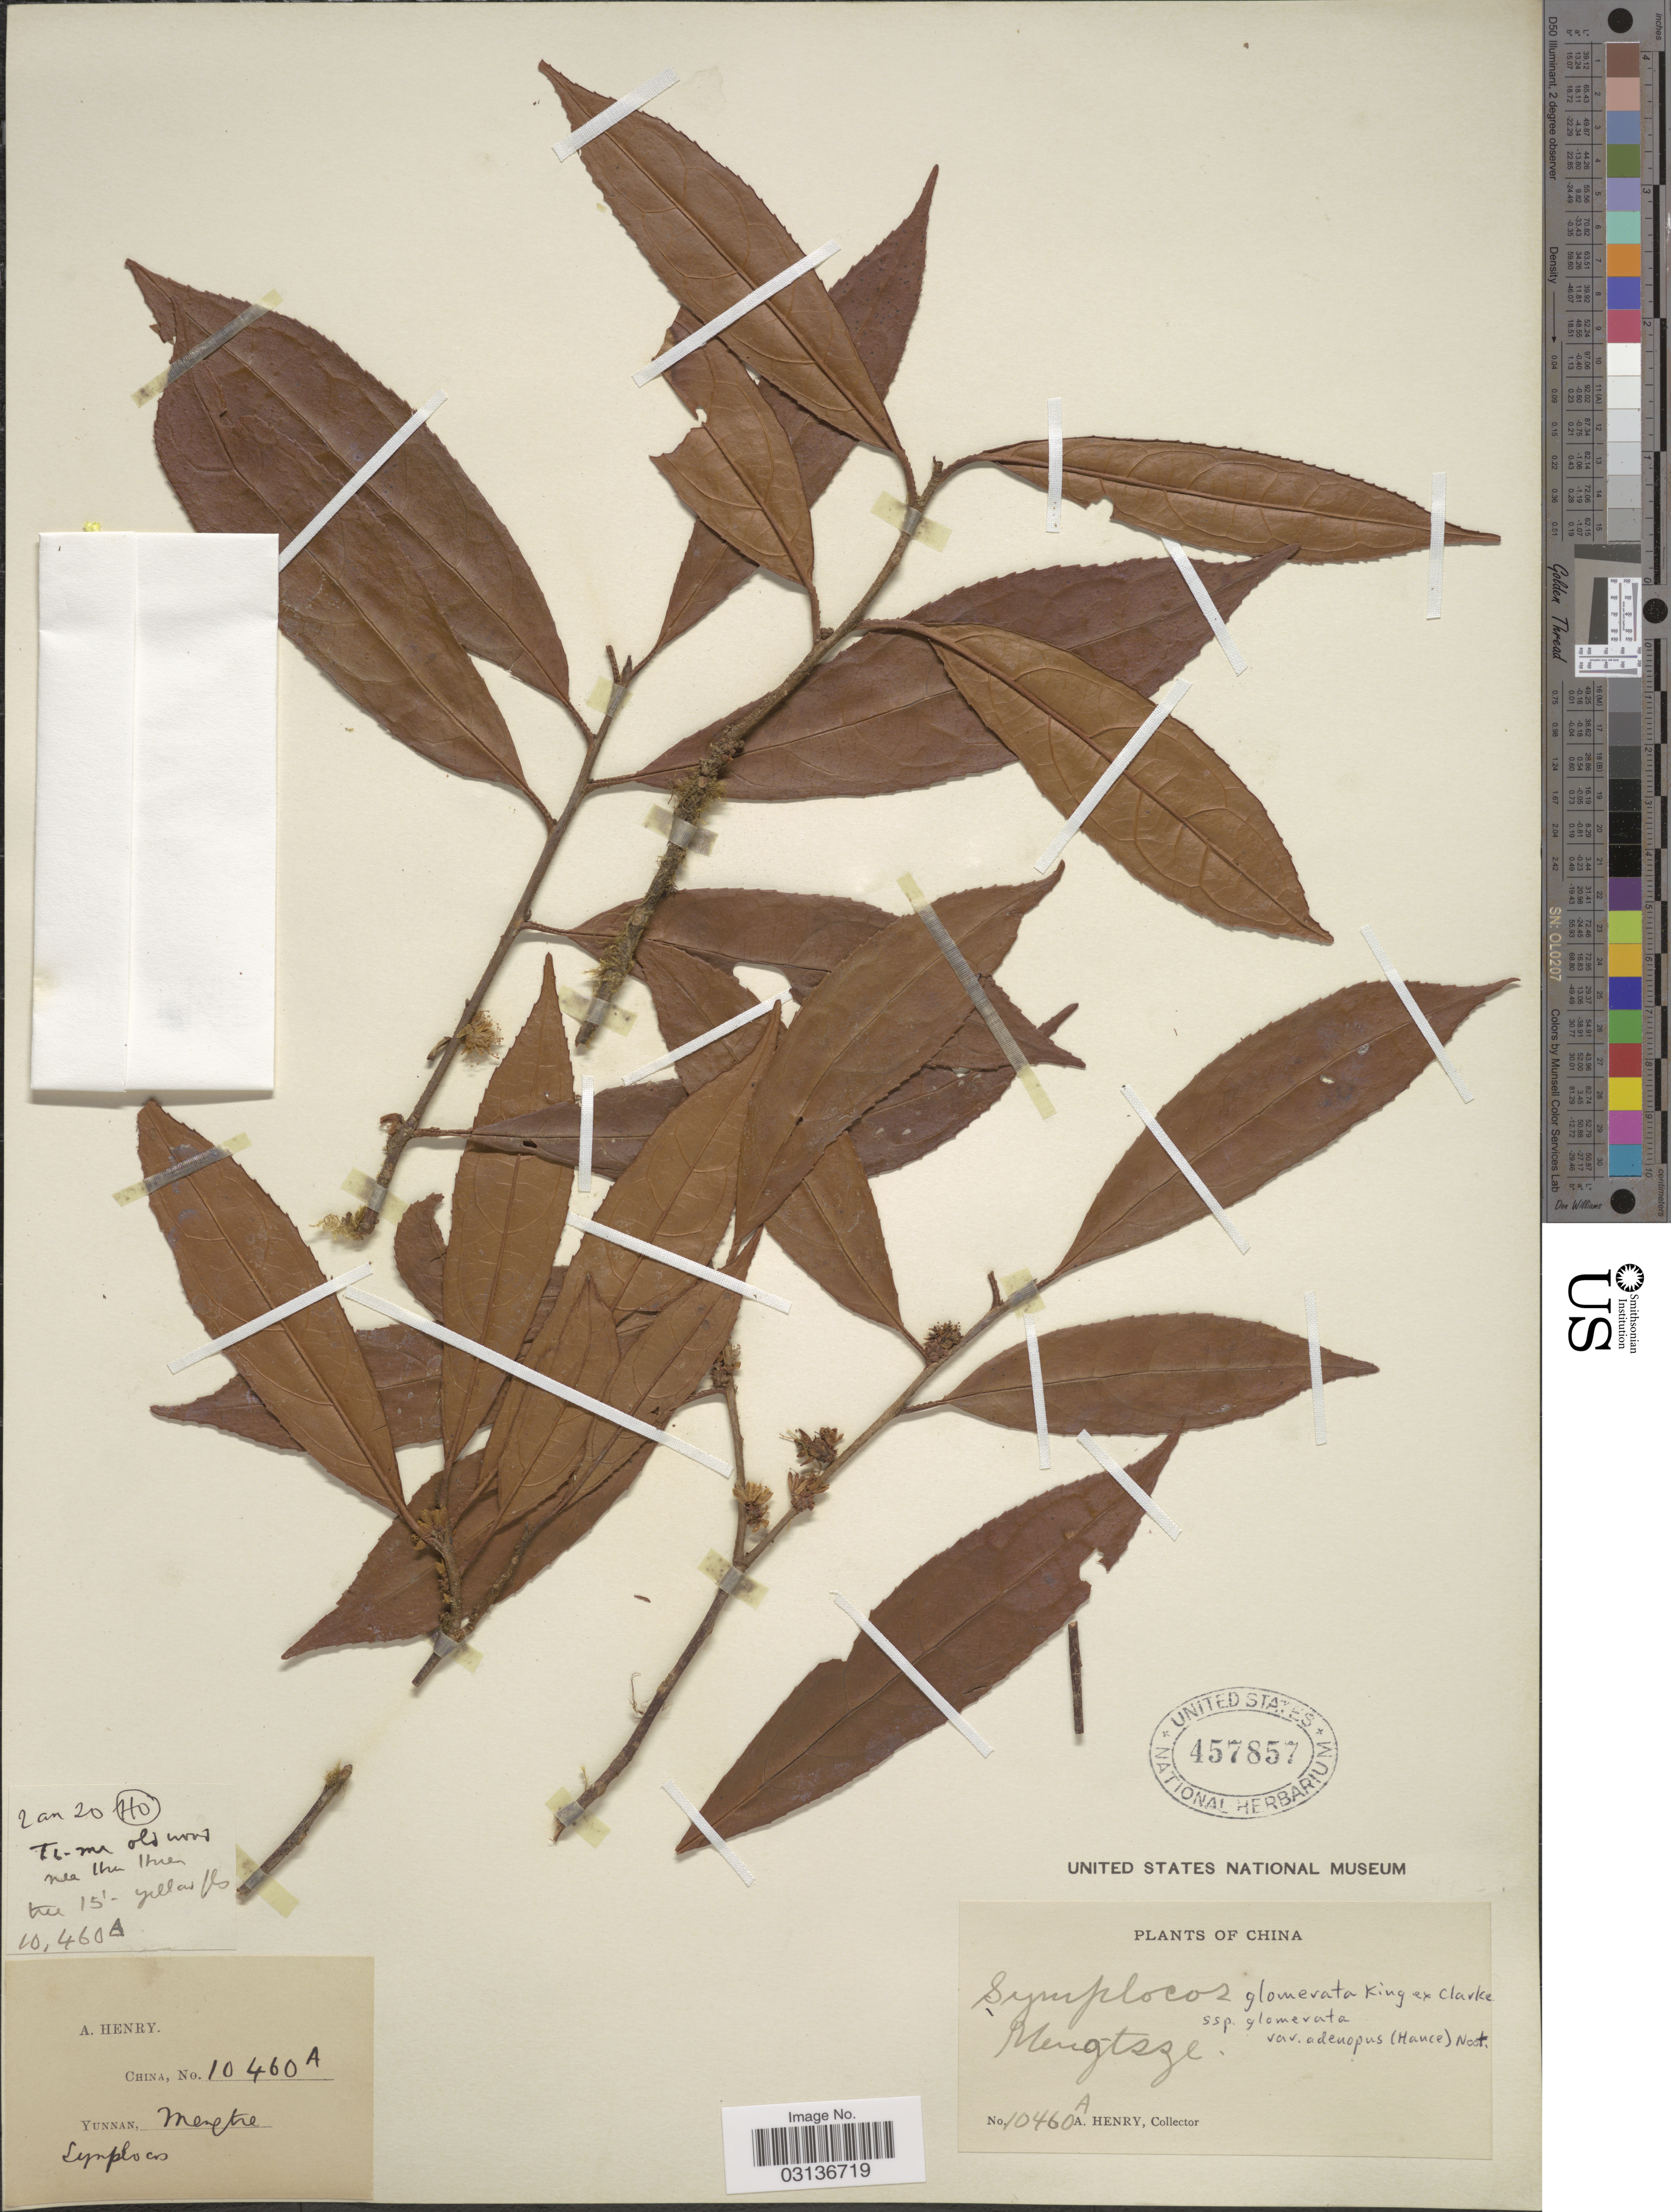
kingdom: Plantae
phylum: Tracheophyta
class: Magnoliopsida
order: Ericales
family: Symplocaceae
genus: Symplocos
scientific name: Symplocos glomerata var. adenopus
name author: (Hance) Noot.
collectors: A. Henry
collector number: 10460 A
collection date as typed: Transcribed d/m/y: /1/20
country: China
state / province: Yunnan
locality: Meng-tsze.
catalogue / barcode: US 457857